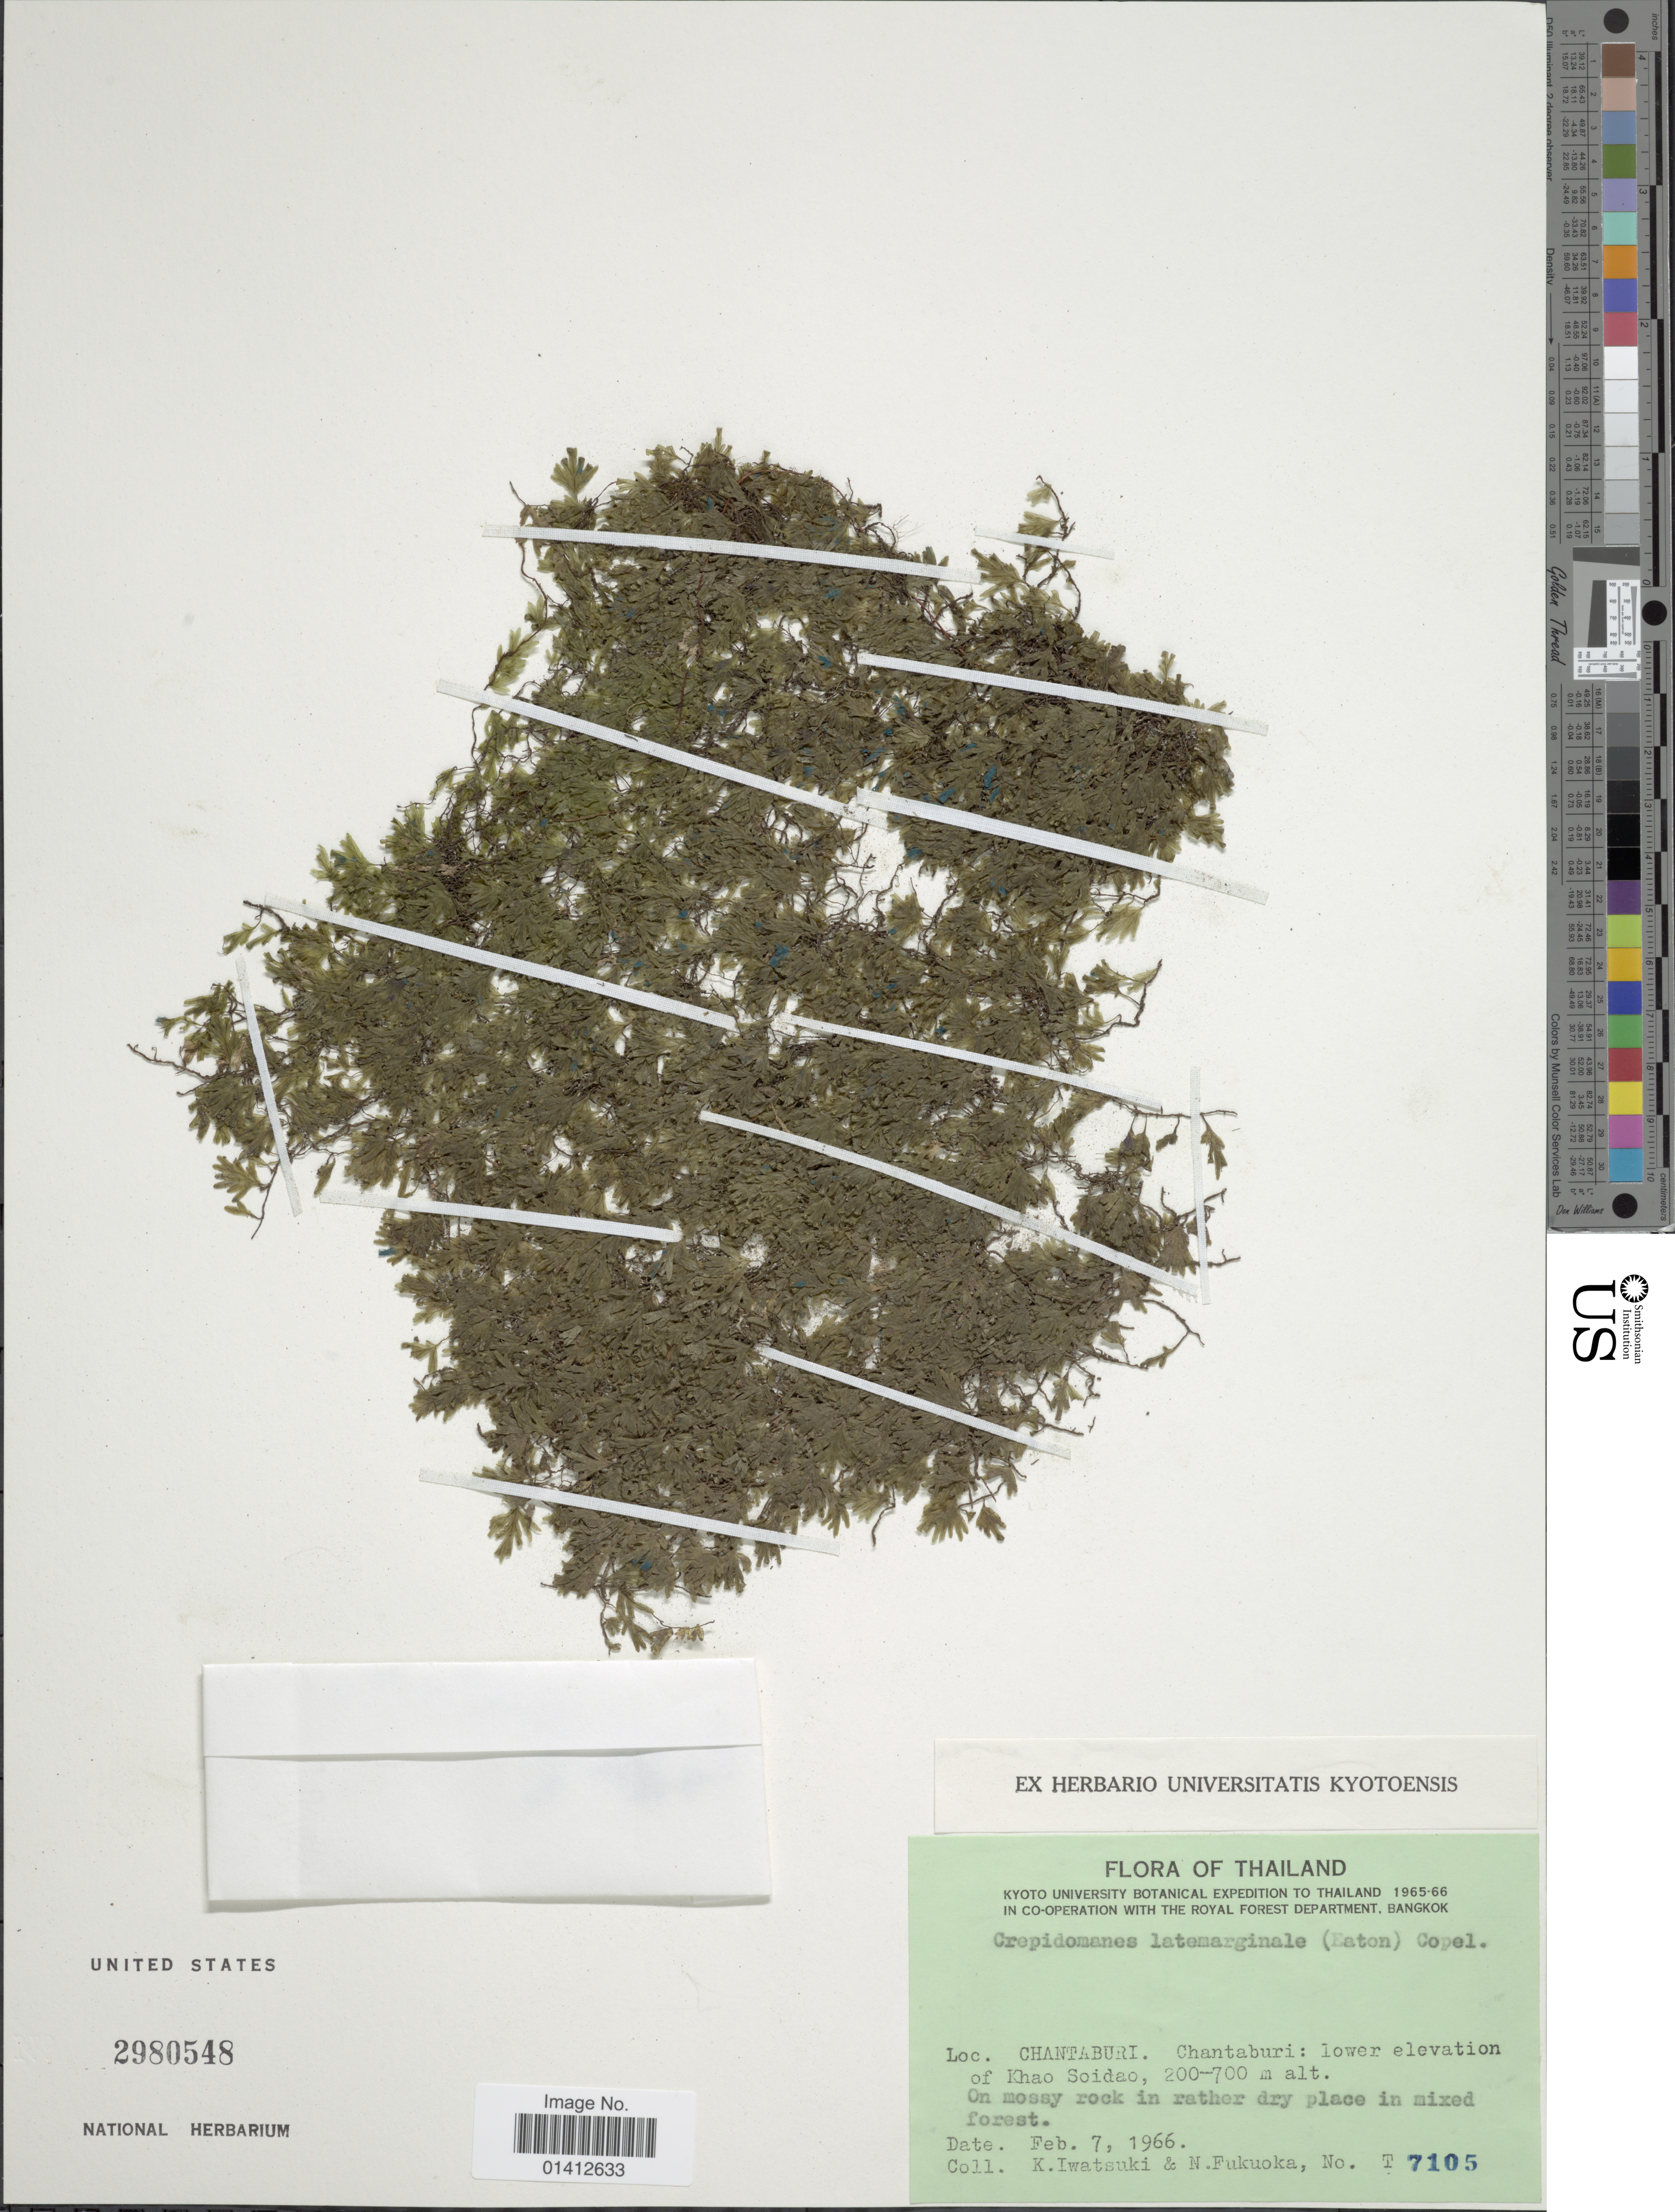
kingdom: Plantae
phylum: Tracheophyta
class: Polypodiopsida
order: Hymenophyllales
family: Hymenophyllaceae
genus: Crepidomanes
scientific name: Crepidomanes latemarginale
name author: (D.C. Eaton) Copel.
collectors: K. Iwatsuki & N. Fukuoka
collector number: T 7105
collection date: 1966-02-07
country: Thailand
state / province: Chanthaburi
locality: Chantaburi: lower elevation of Khao Soidao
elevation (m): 200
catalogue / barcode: US 2980548